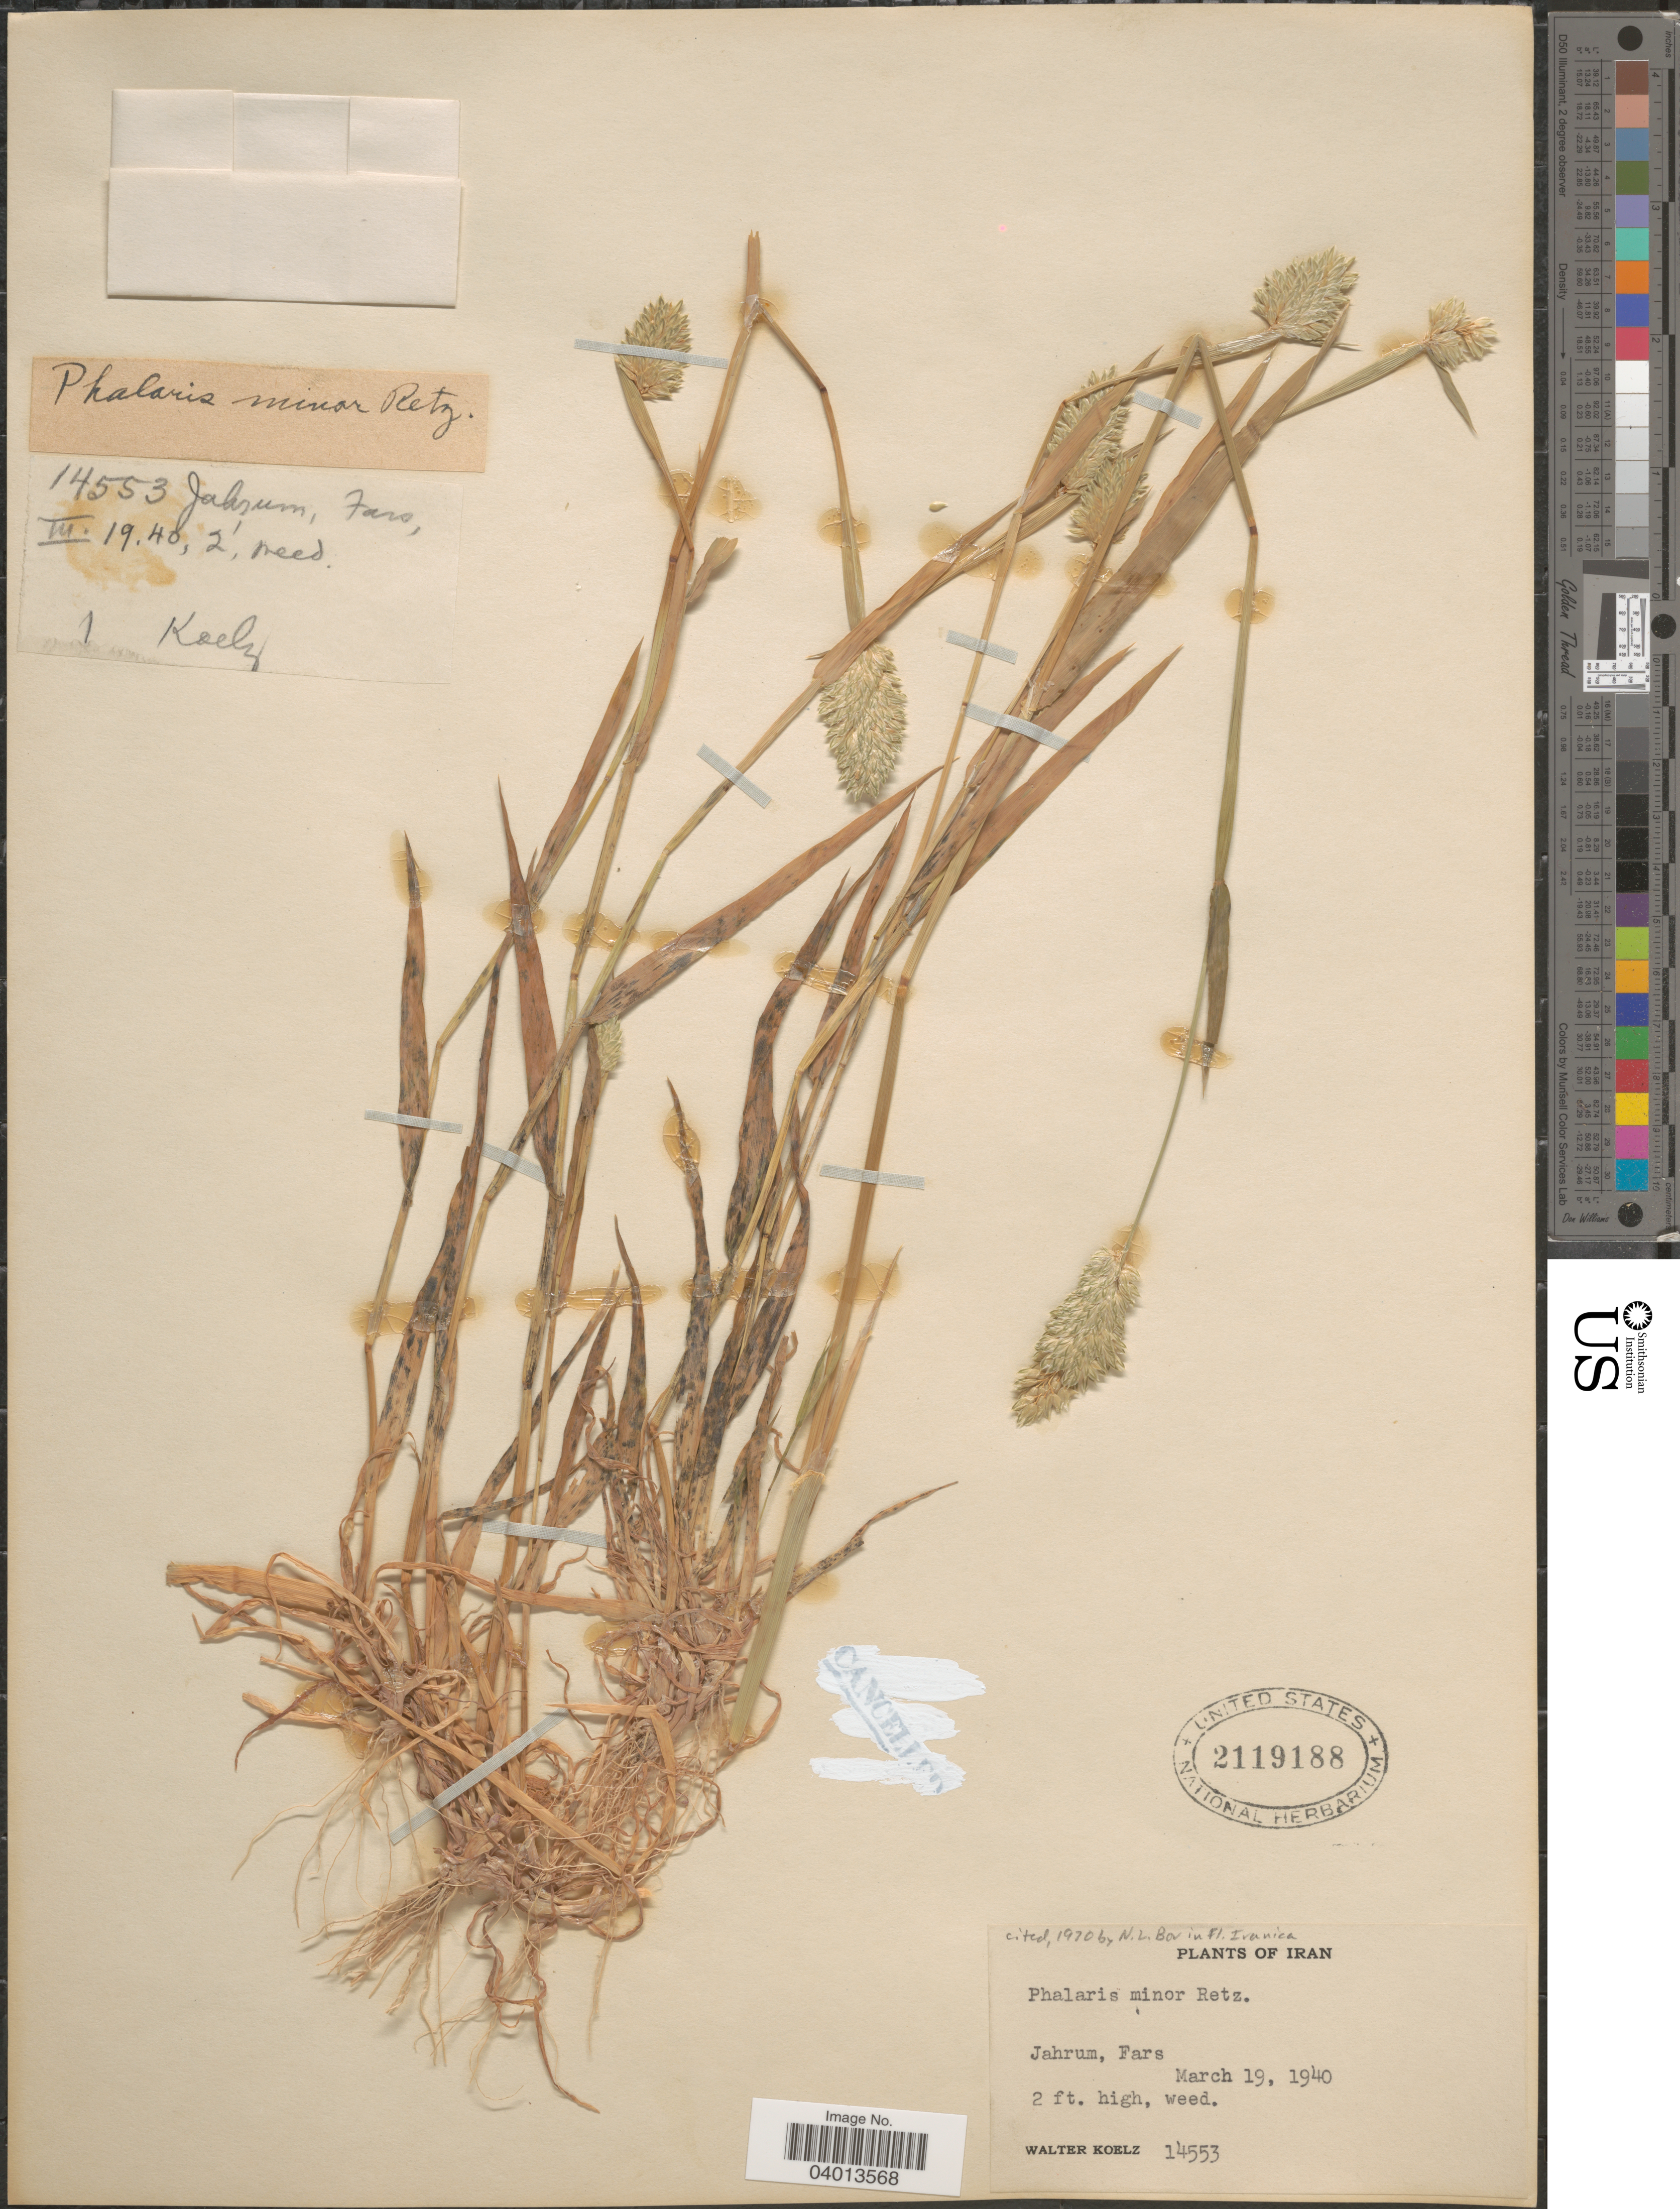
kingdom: Plantae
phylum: Tracheophyta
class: Liliopsida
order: Poales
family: Poaceae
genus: Phalaris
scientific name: Phalaris minor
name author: Retz.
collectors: W. N. Koelz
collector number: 14553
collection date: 1940-03-19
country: Iran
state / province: Fars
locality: Jahrum.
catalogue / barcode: US 2119188